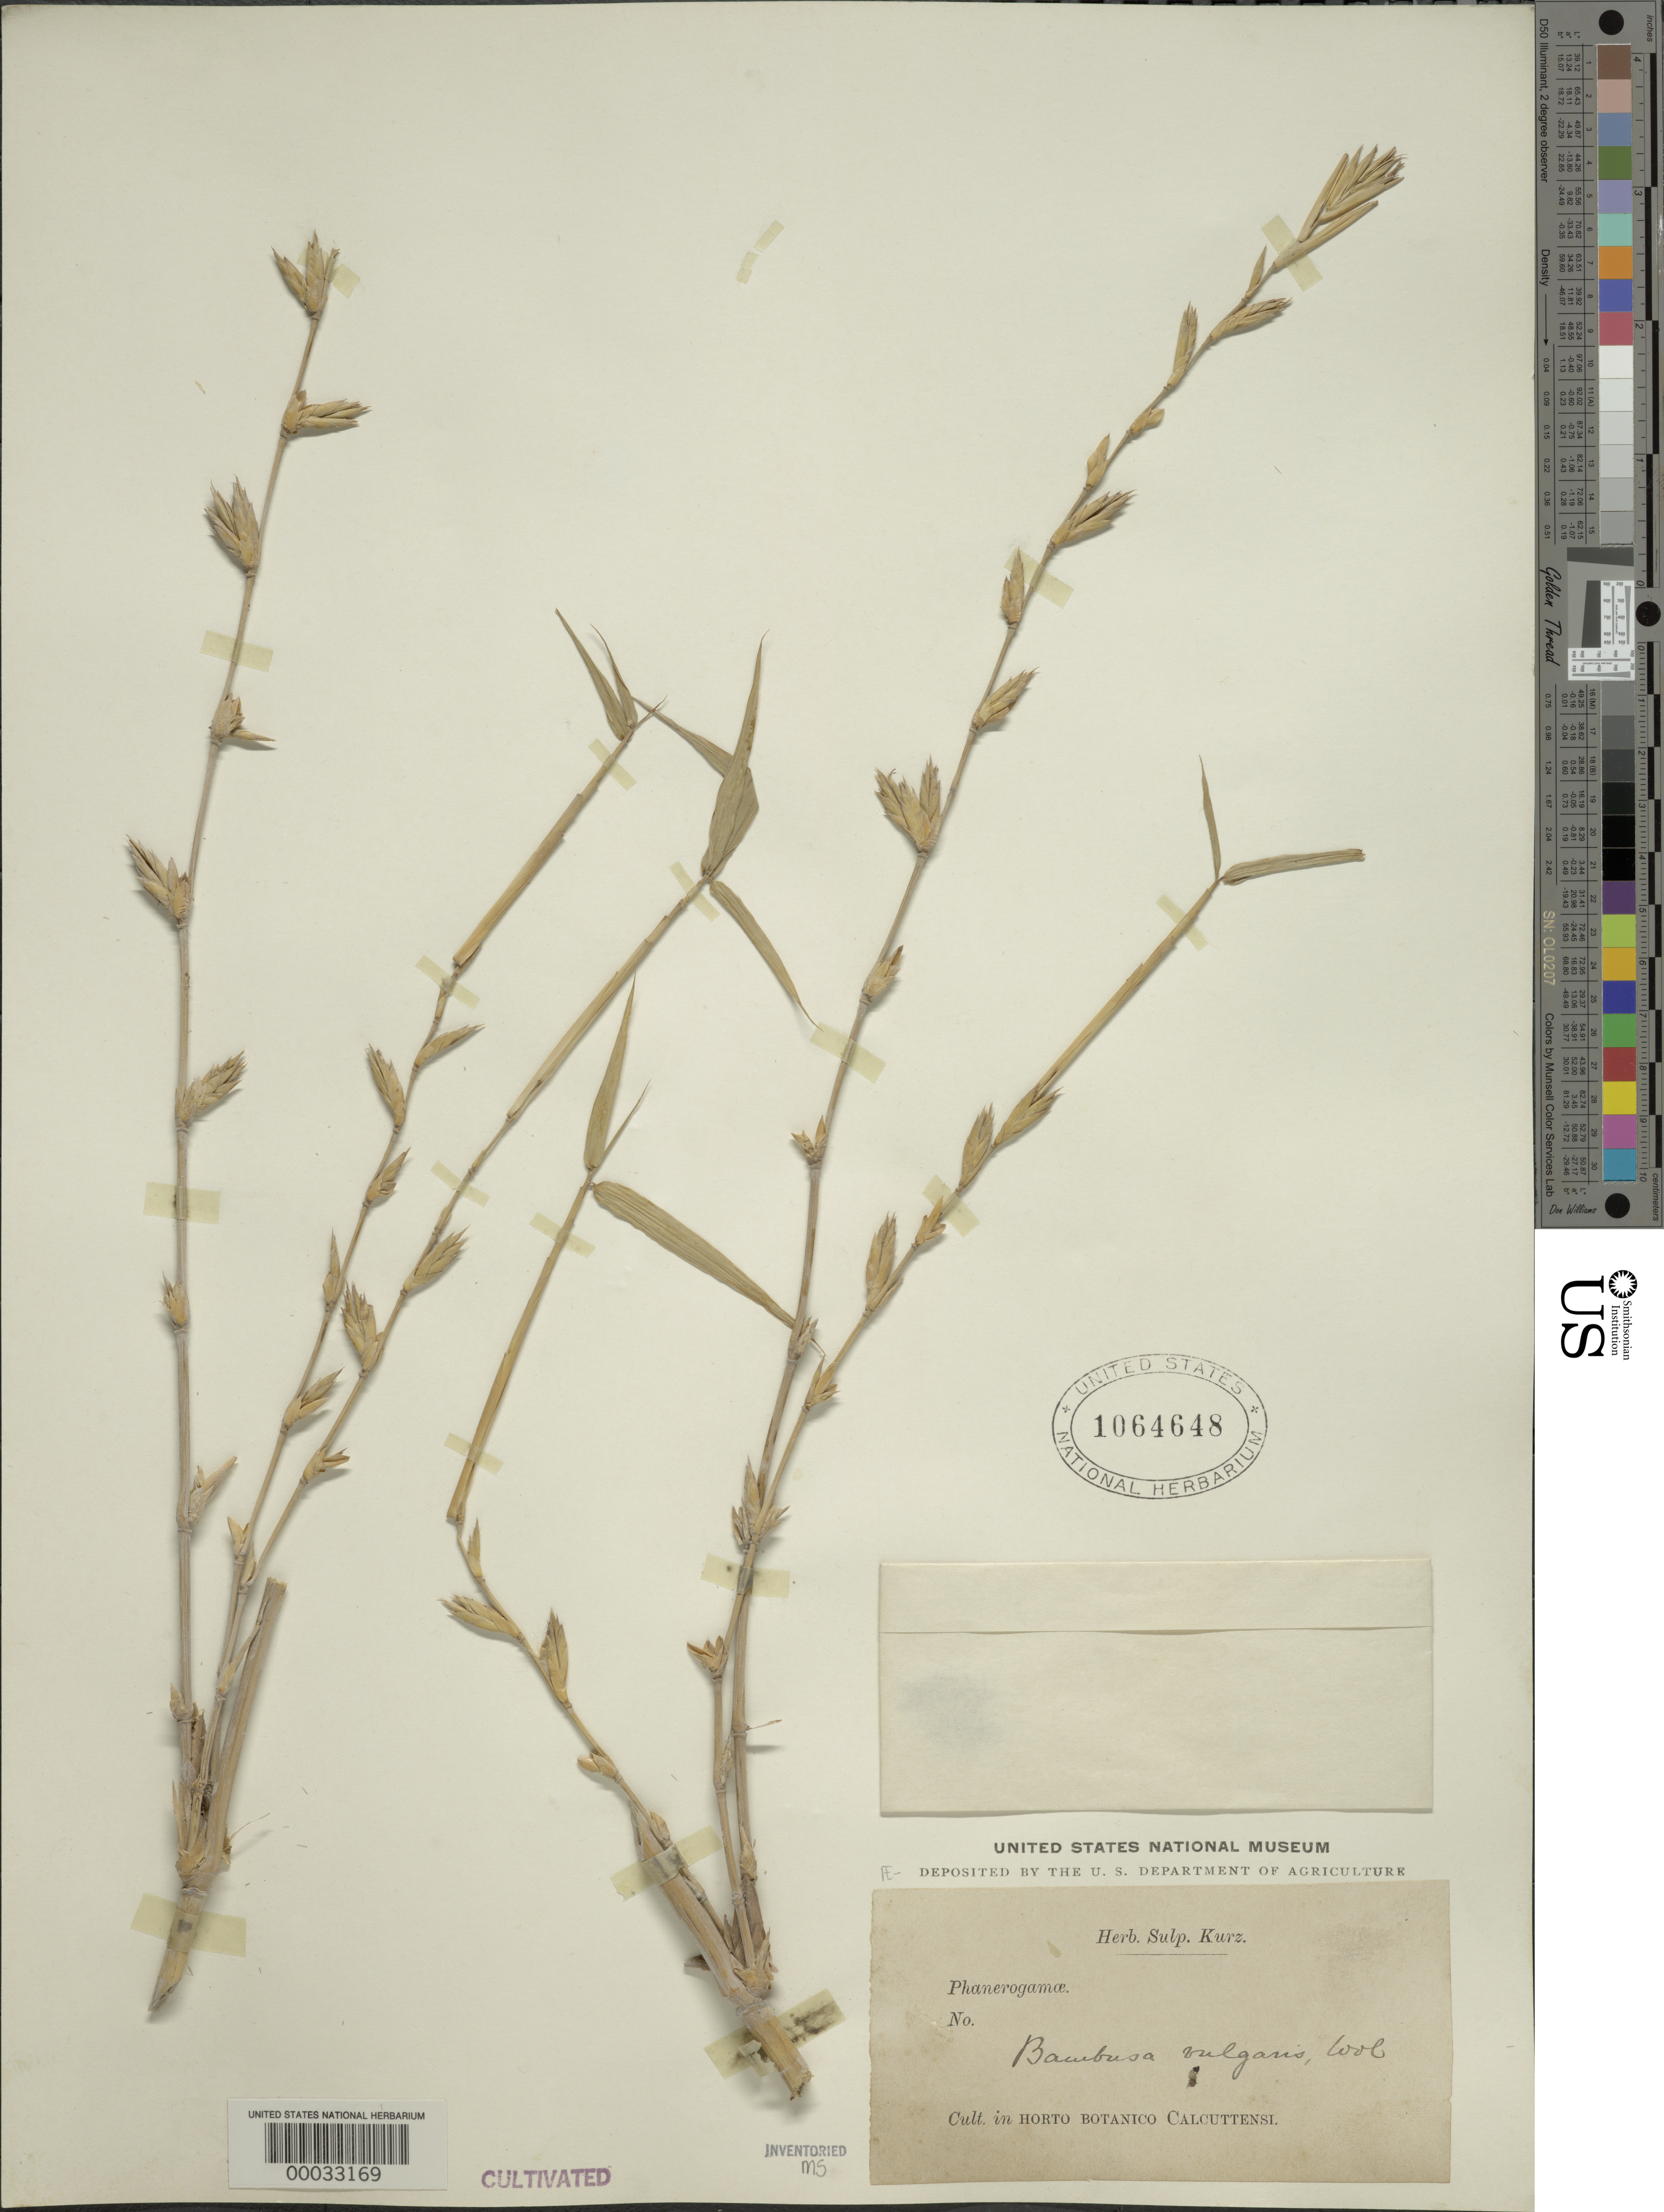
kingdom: Plantae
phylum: Tracheophyta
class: Liliopsida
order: Poales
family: Poaceae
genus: Bambusa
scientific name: Bambusa vulgaris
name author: Schrad. ex J.C. Wendl.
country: India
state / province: West Bengal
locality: Calcutta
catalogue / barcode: US 1064648